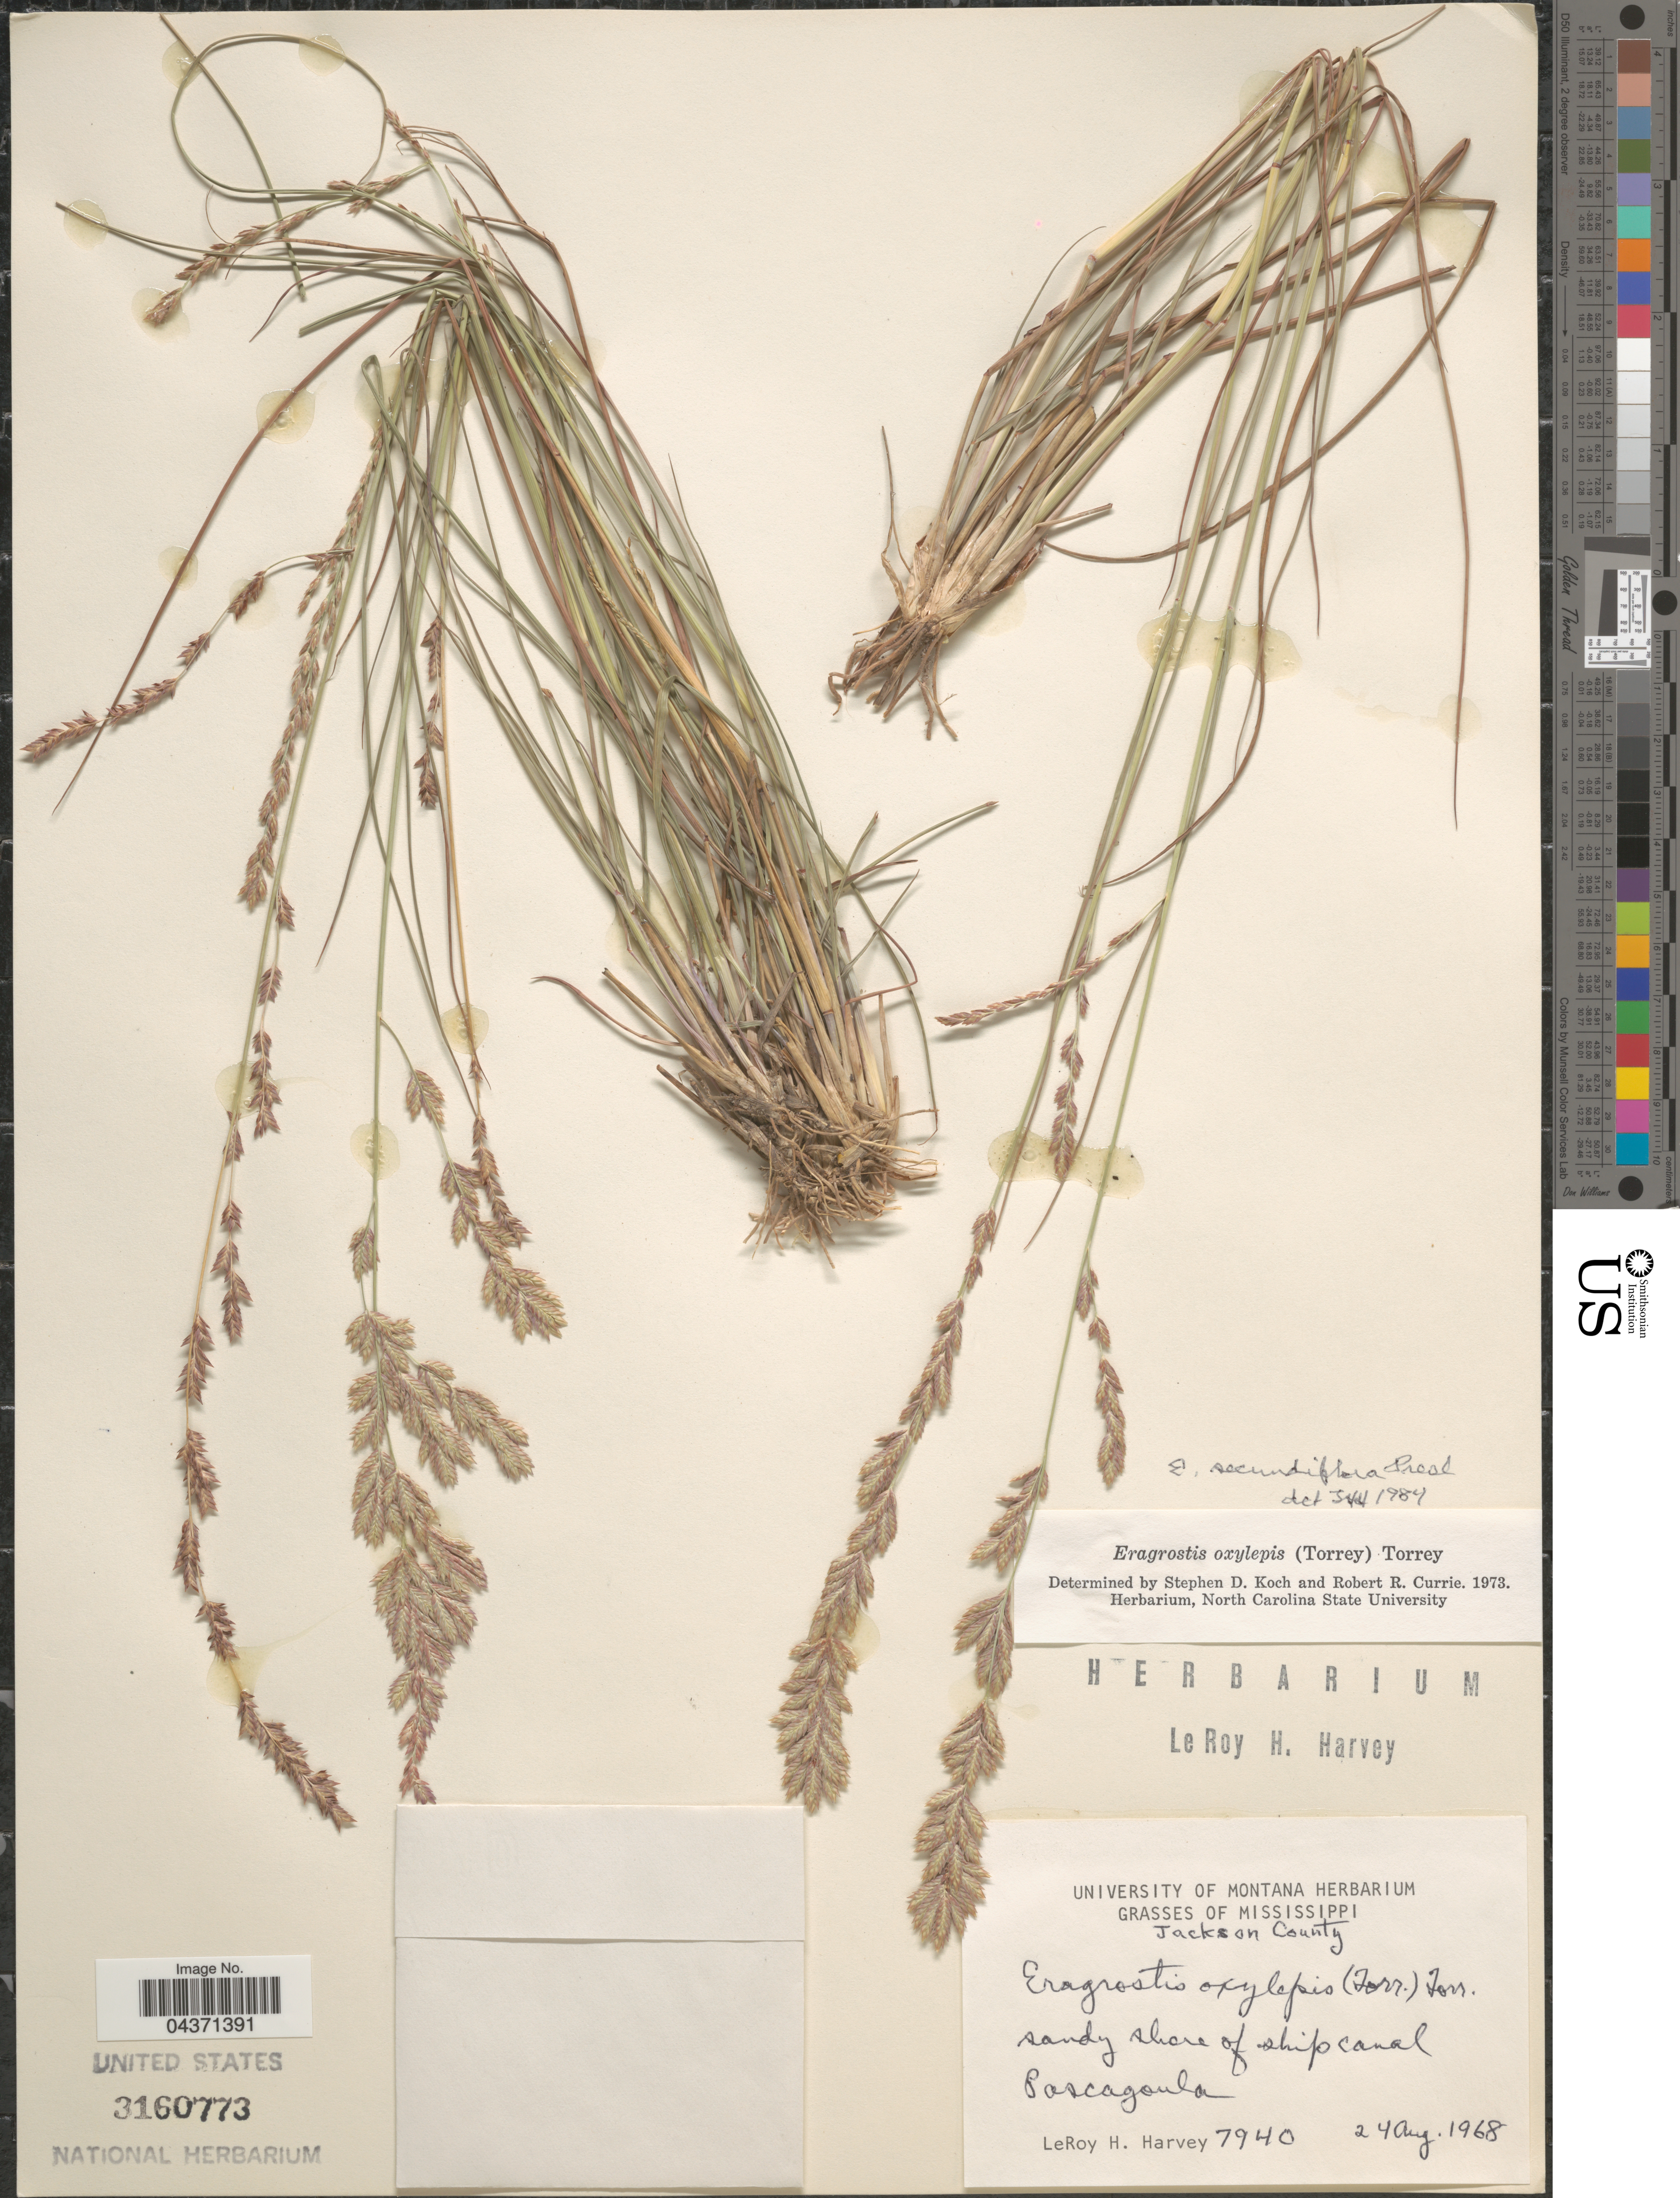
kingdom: Plantae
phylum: Tracheophyta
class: Liliopsida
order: Poales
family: Poaceae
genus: Eragrostis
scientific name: Eragrostis secundiflora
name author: J. Presl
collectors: L. H. Harvey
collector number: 7940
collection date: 1968-08-24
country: United States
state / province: Mississippi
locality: Jackson County. Sandy shore of ship canal. Pascagoula.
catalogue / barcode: US 3160773